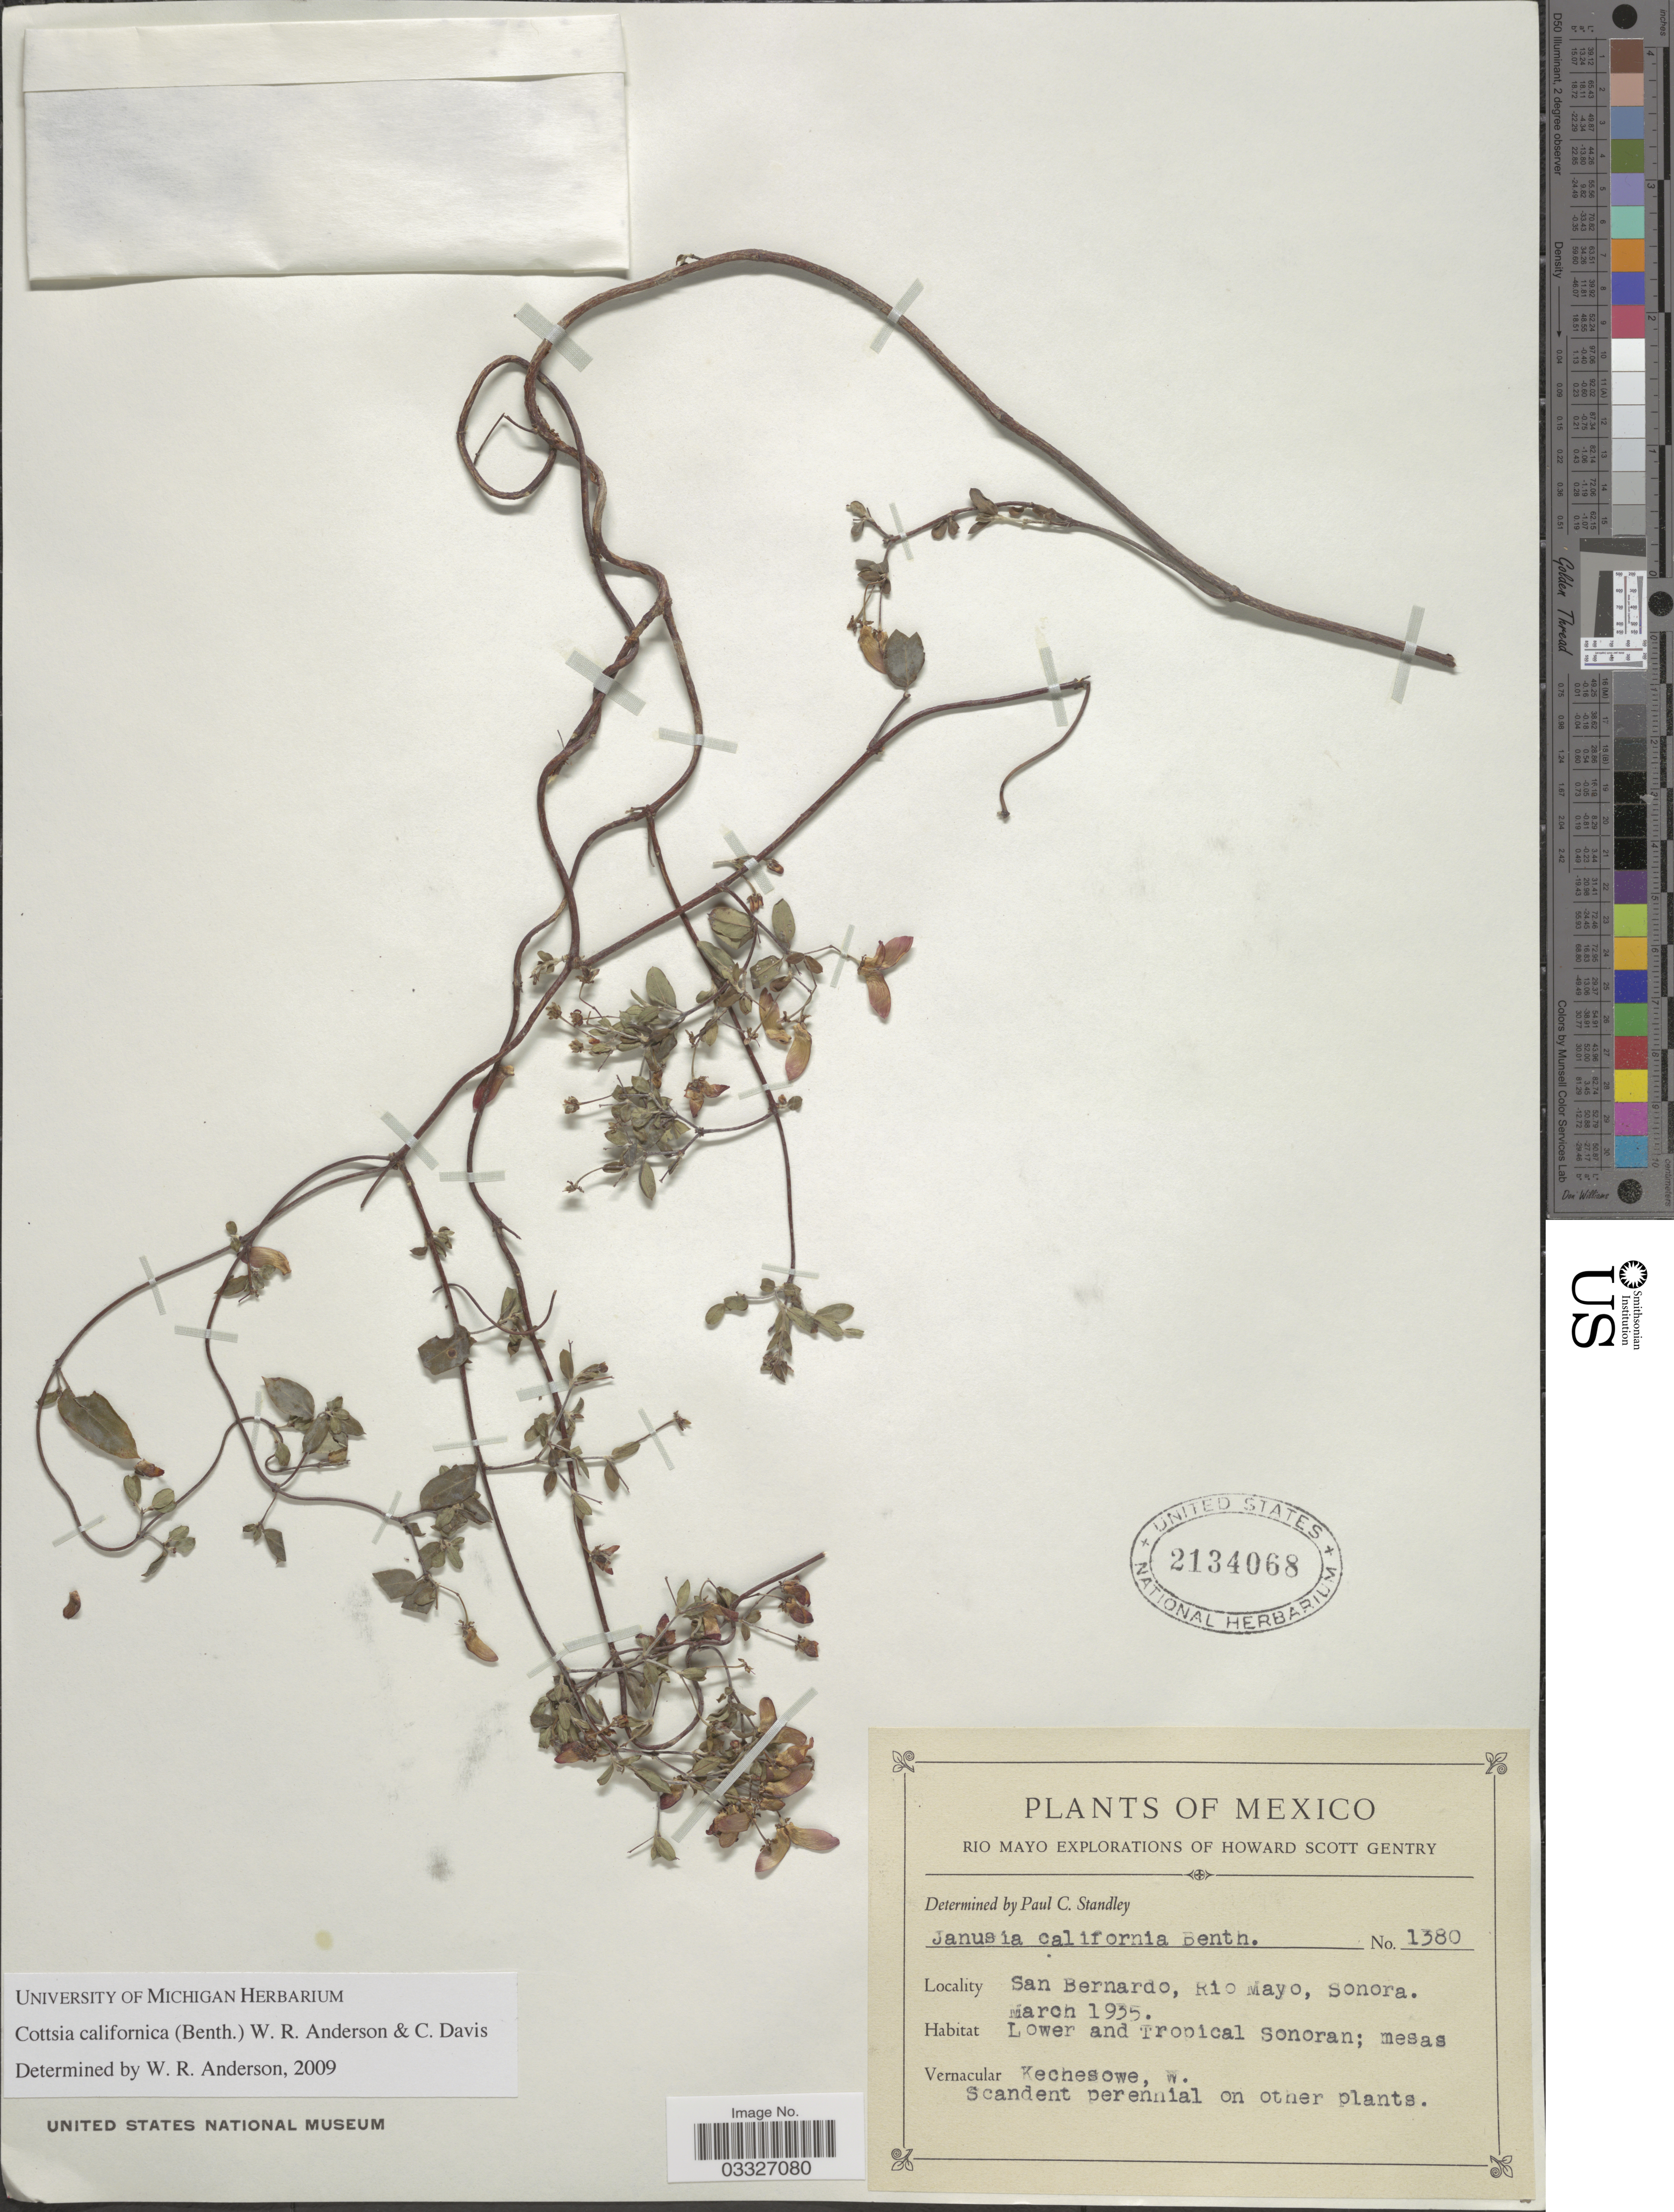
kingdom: Plantae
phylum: Tracheophyta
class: Magnoliopsida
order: Malpighiales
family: Malpighiaceae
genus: Cottsia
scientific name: Cottsia californica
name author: (Benth.) W.R. Anderson & C. Davis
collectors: H. S. Gentry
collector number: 1380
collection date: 1935-03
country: Mexico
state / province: Sonora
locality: Rio Mayo. San Bernardo.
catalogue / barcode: US 2134068